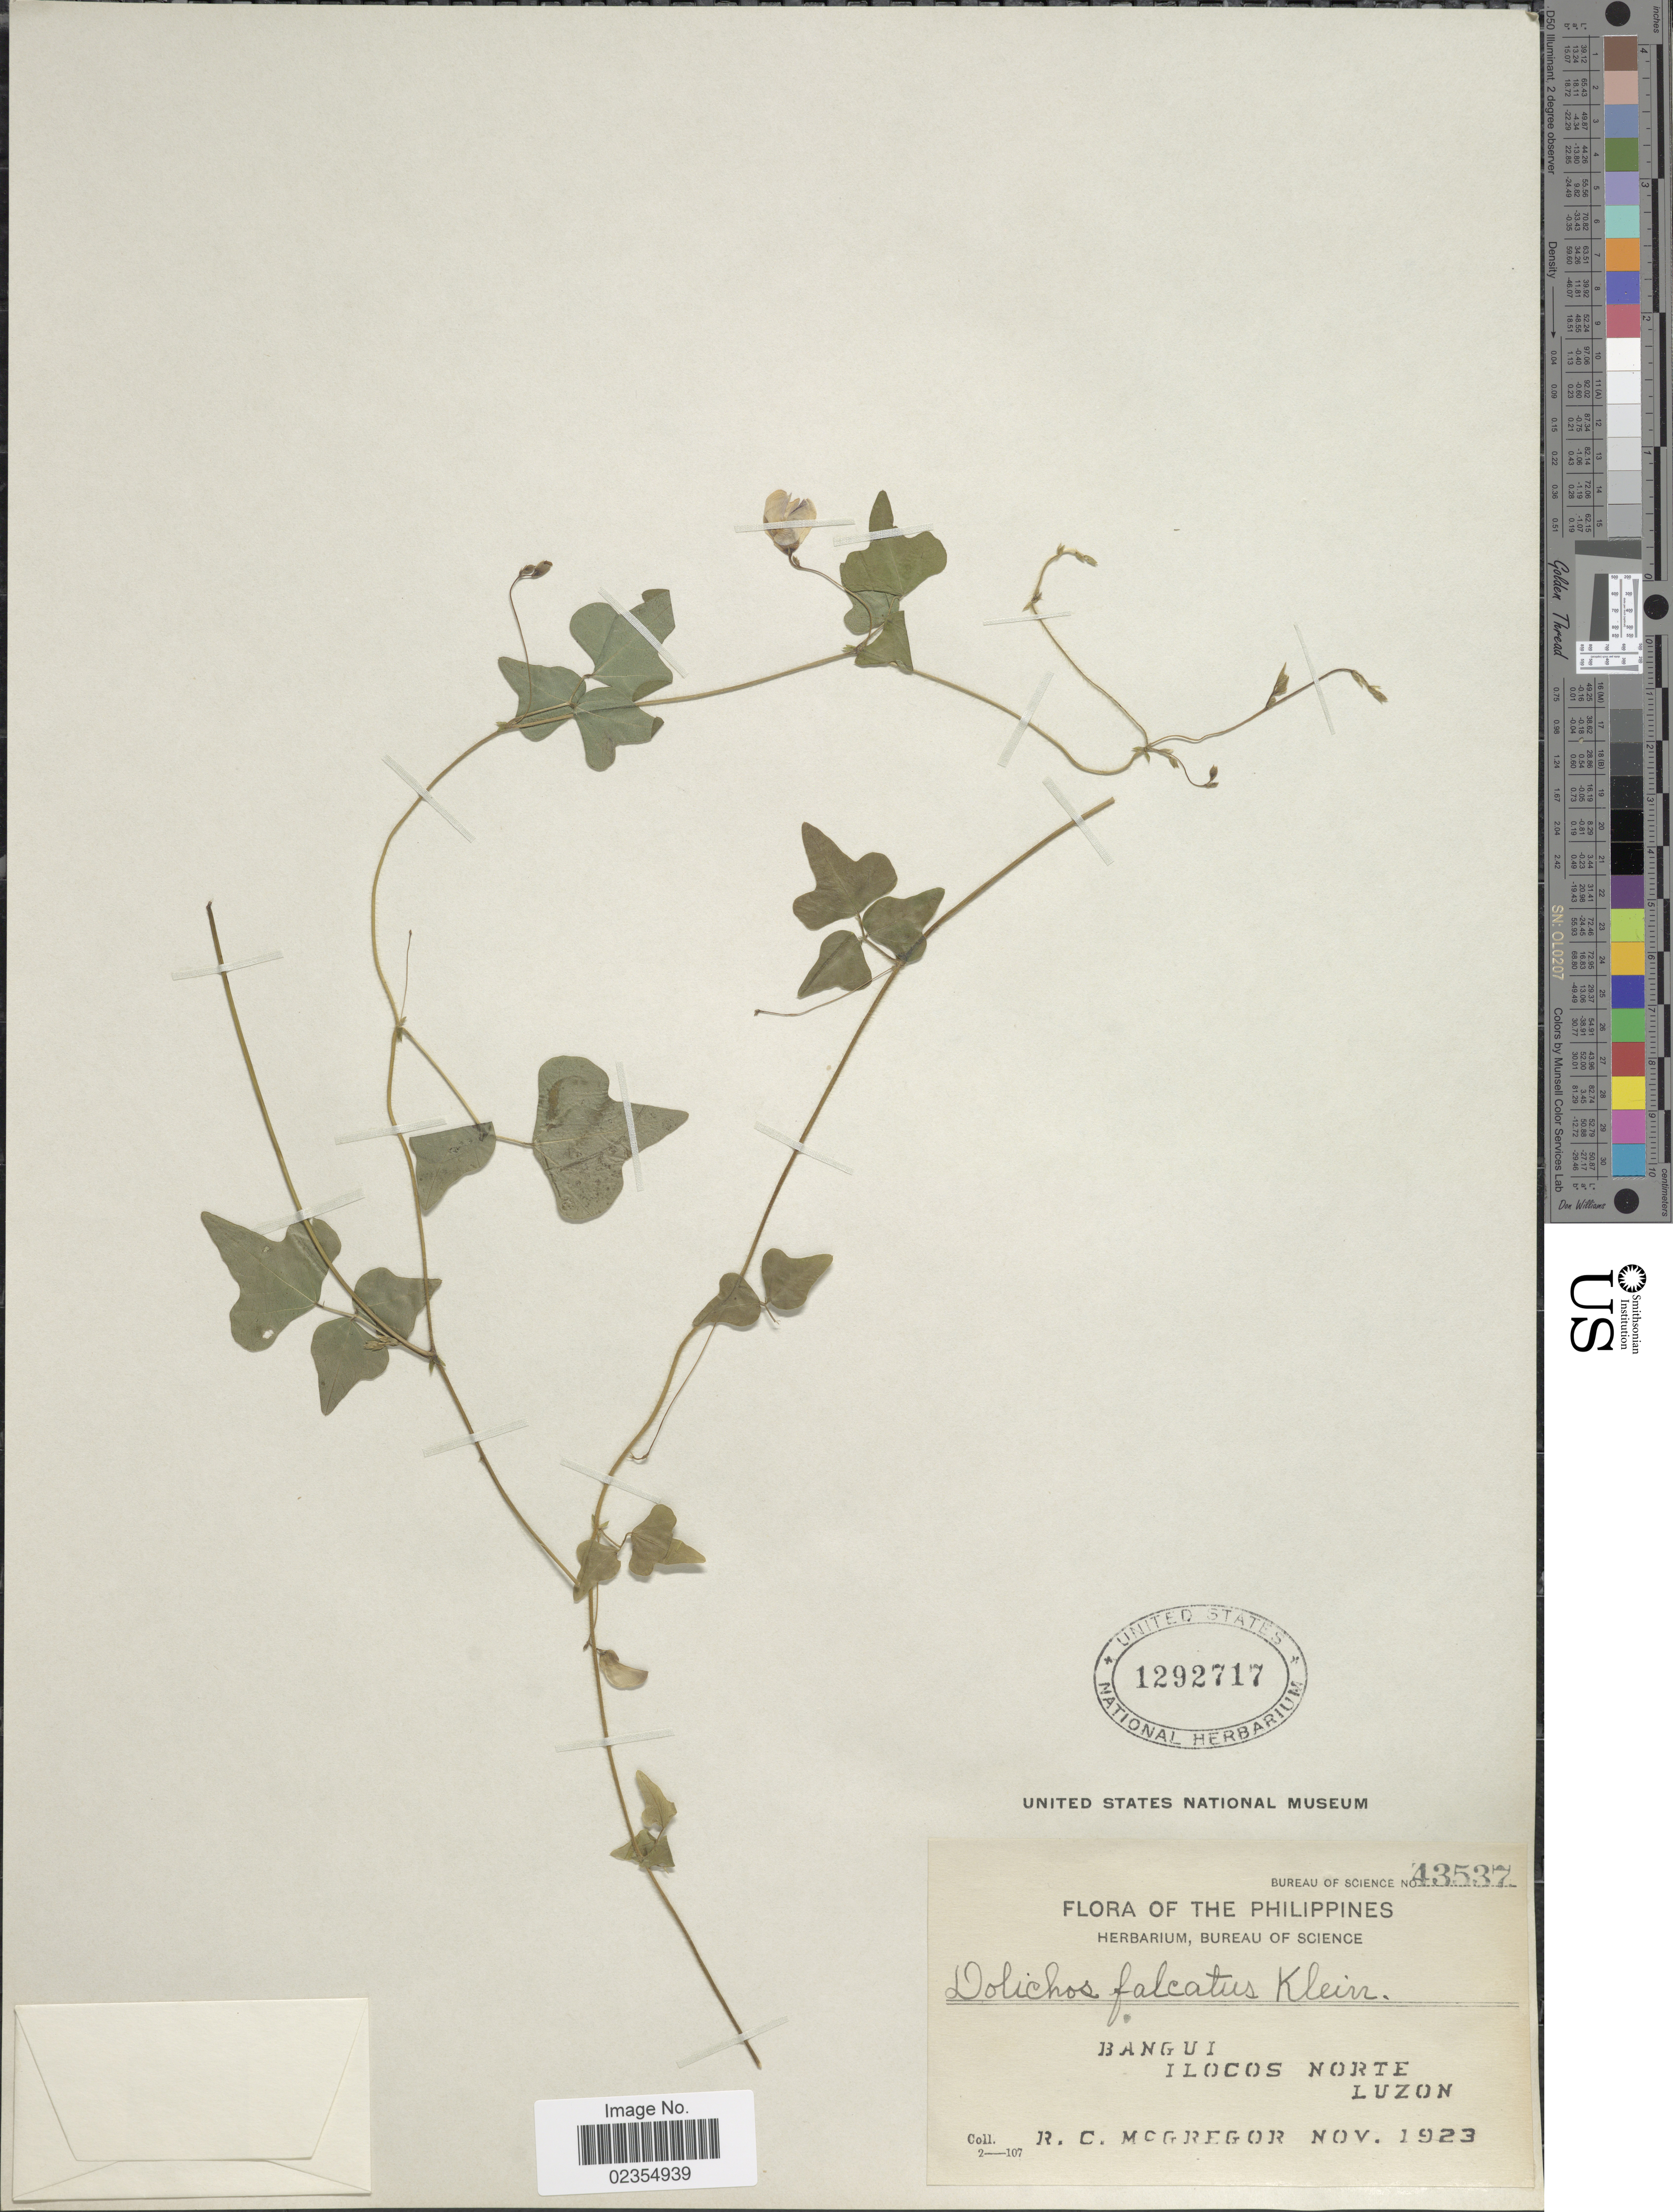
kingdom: Plantae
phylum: Tracheophyta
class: Magnoliopsida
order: Fabales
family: Fabaceae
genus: Dolichos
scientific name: Dolichos trilobus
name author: L.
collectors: R. C. McGregor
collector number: Bureau of Science 43537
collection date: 1923-11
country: Philippines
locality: Bangu, Ilocos Norte Luzon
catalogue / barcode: US 1292717